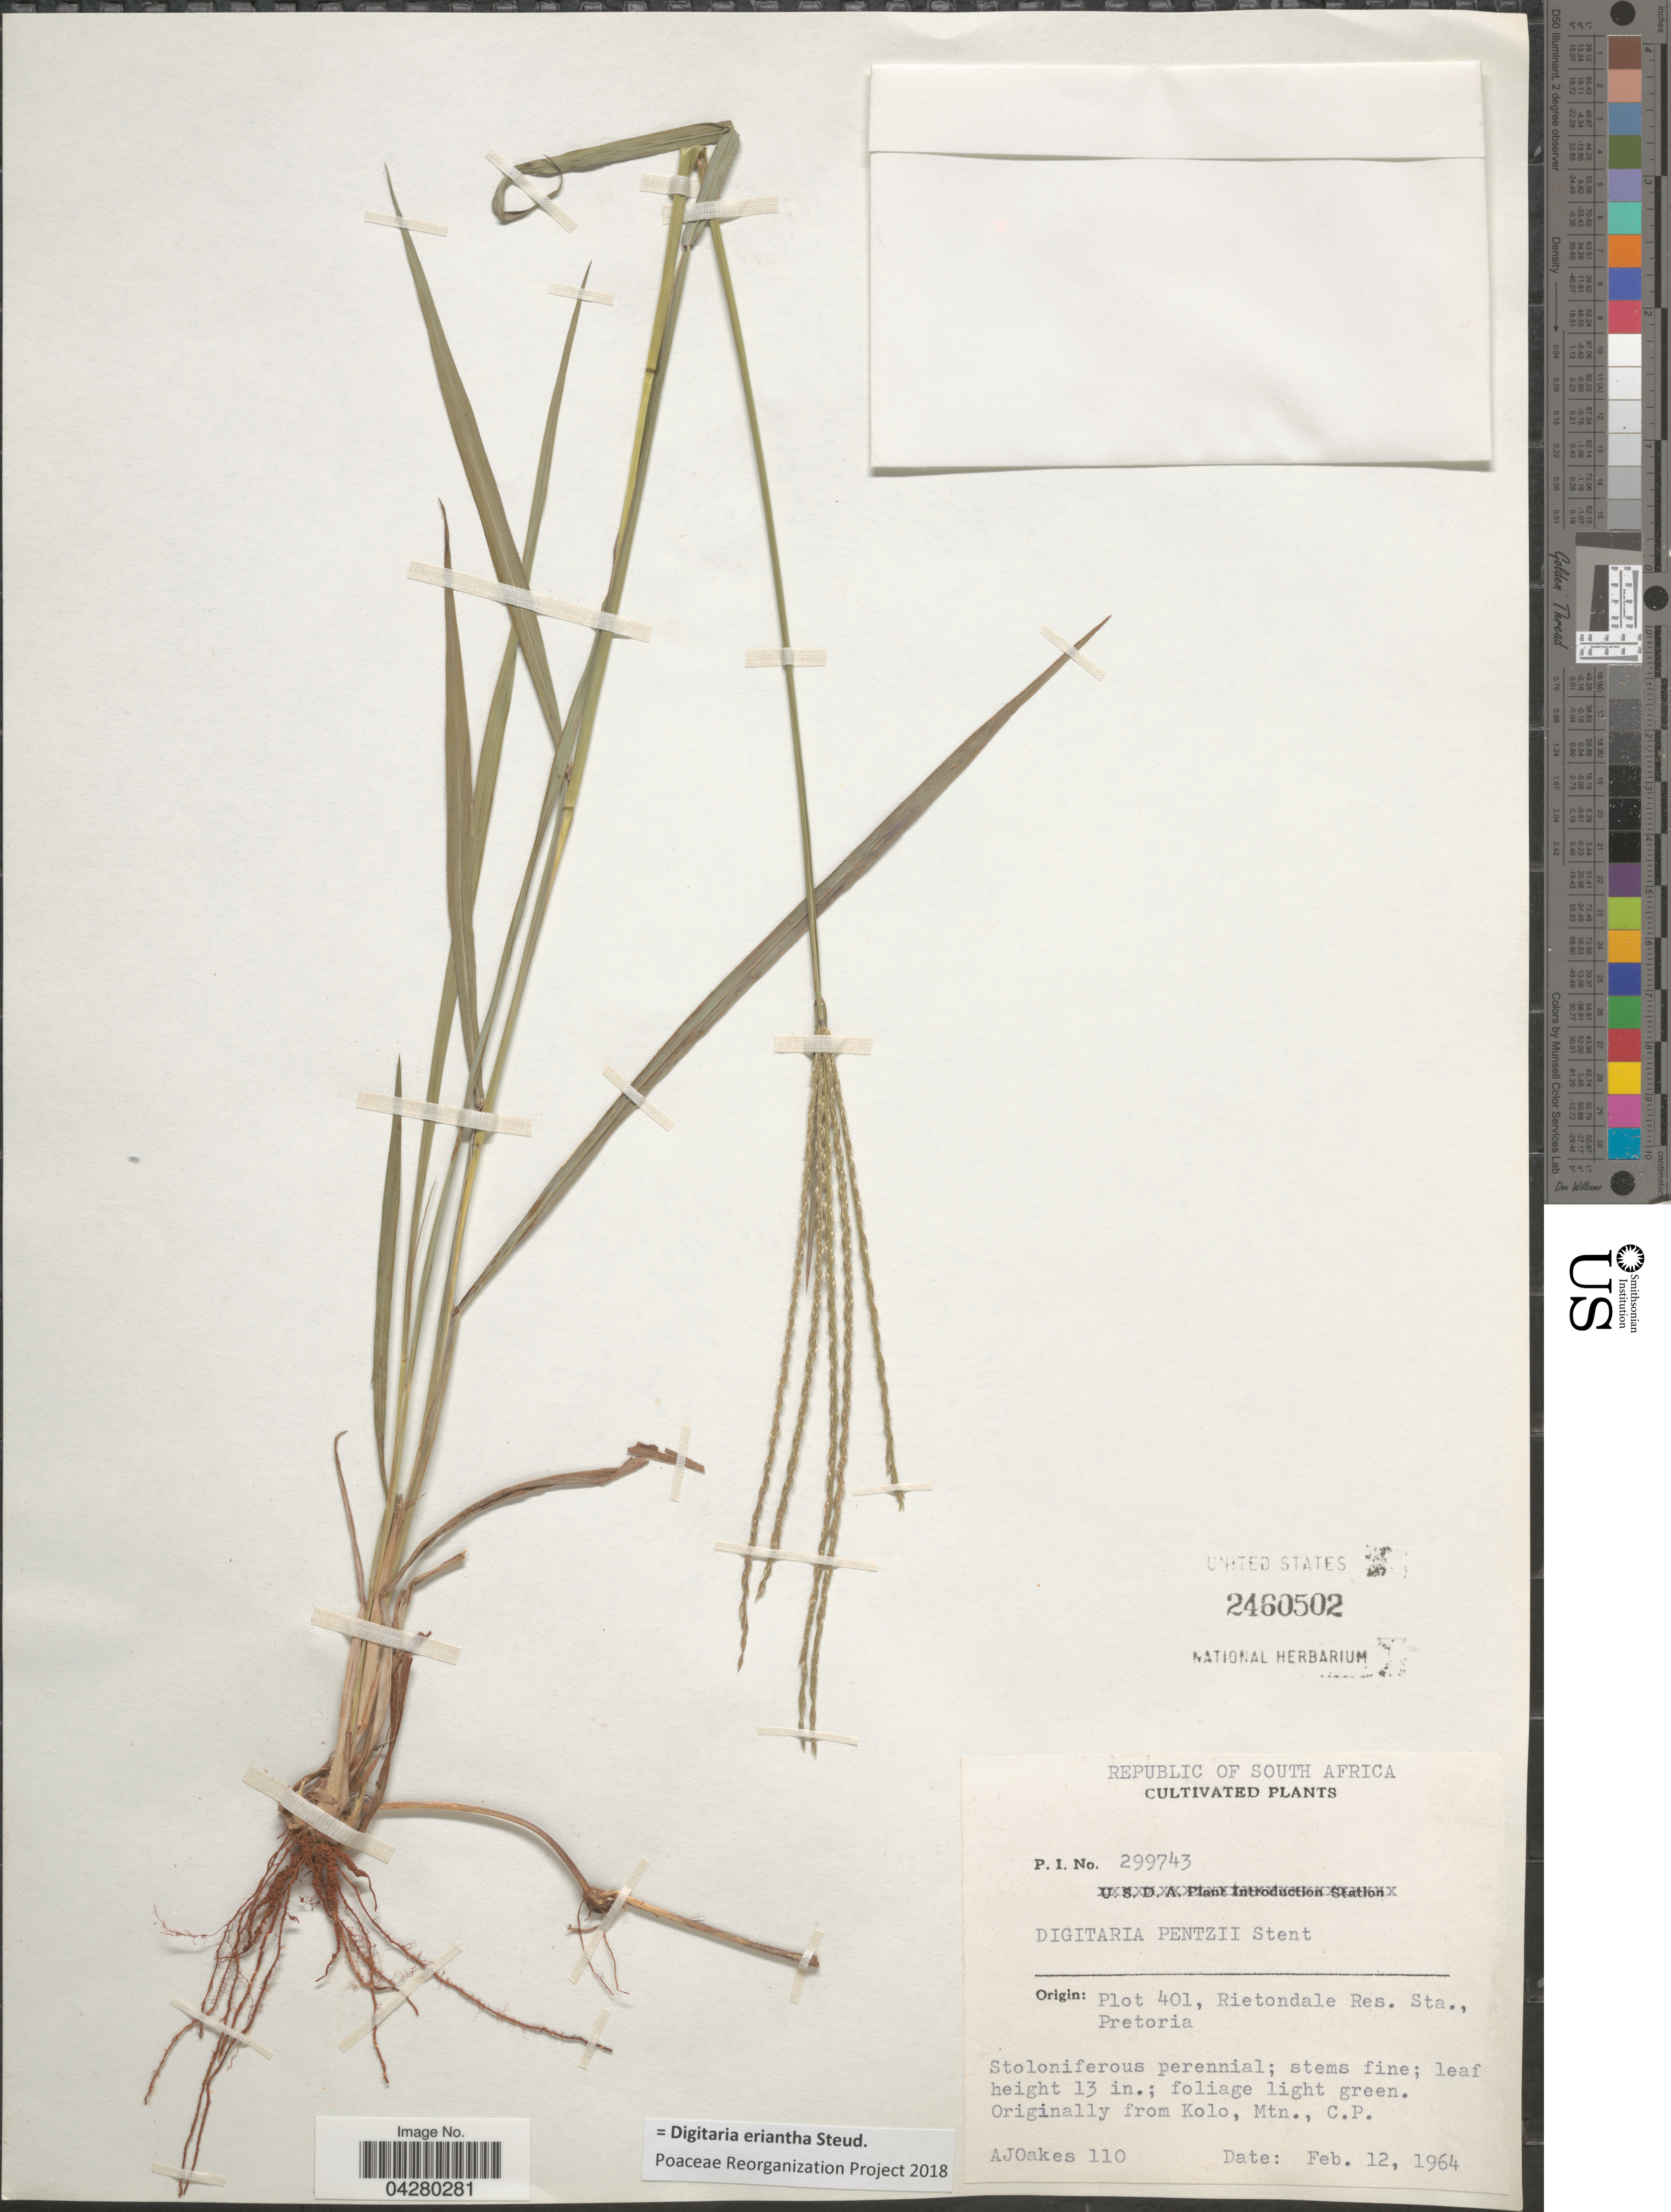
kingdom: Plantae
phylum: Tracheophyta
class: Liliopsida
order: Poales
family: Poaceae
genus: Digitaria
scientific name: Digitaria eriantha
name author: Steud.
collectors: A. Oakes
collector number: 110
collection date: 1964-02-12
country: South Africa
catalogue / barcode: US 2460502